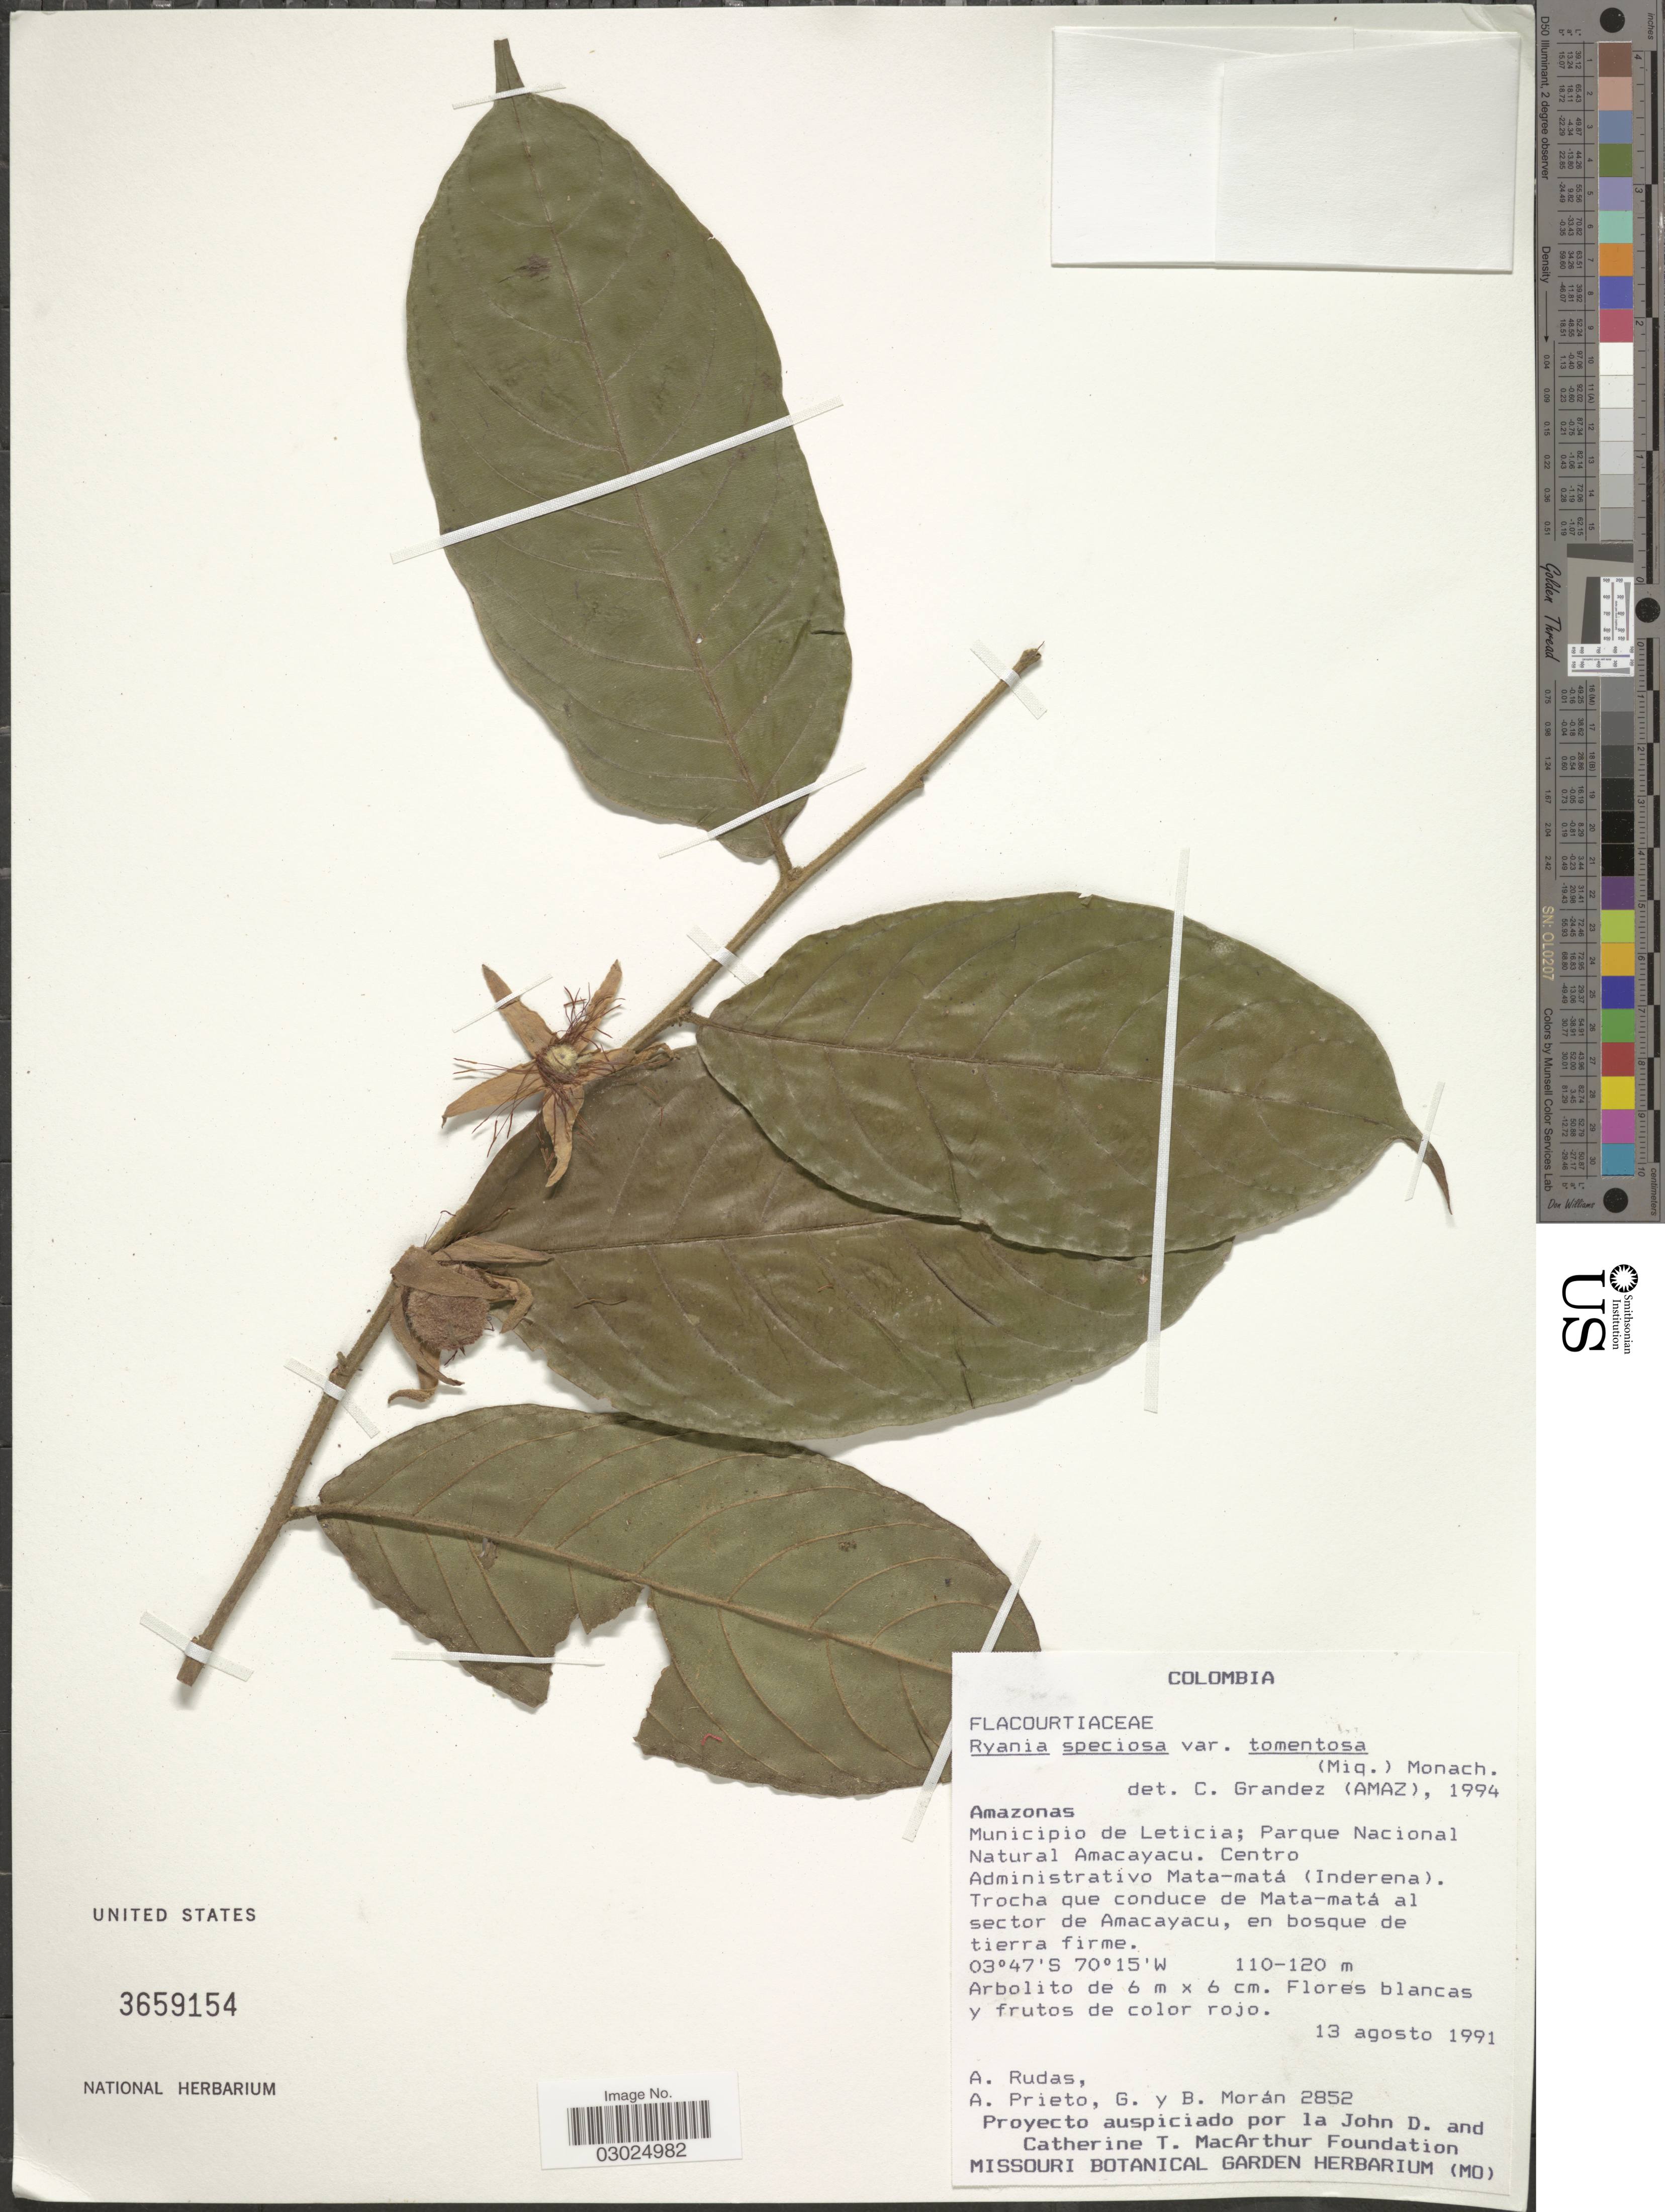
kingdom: Plantae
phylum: Tracheophyta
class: Magnoliopsida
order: Malpighiales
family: Salicaceae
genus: Ryania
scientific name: Ryania speciosa var. tomentosa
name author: (Miq.) Monach.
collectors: A. Rudas, A. Prieto, G. Moran & B. Moran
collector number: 2852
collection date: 1991-08-13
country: Colombia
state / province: Amazônas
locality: Municipio de Leticia; Parque Nacional Natural Amacayacu. Centro Administratívo Mata-matá (Inderena).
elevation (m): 110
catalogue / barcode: US 3659154